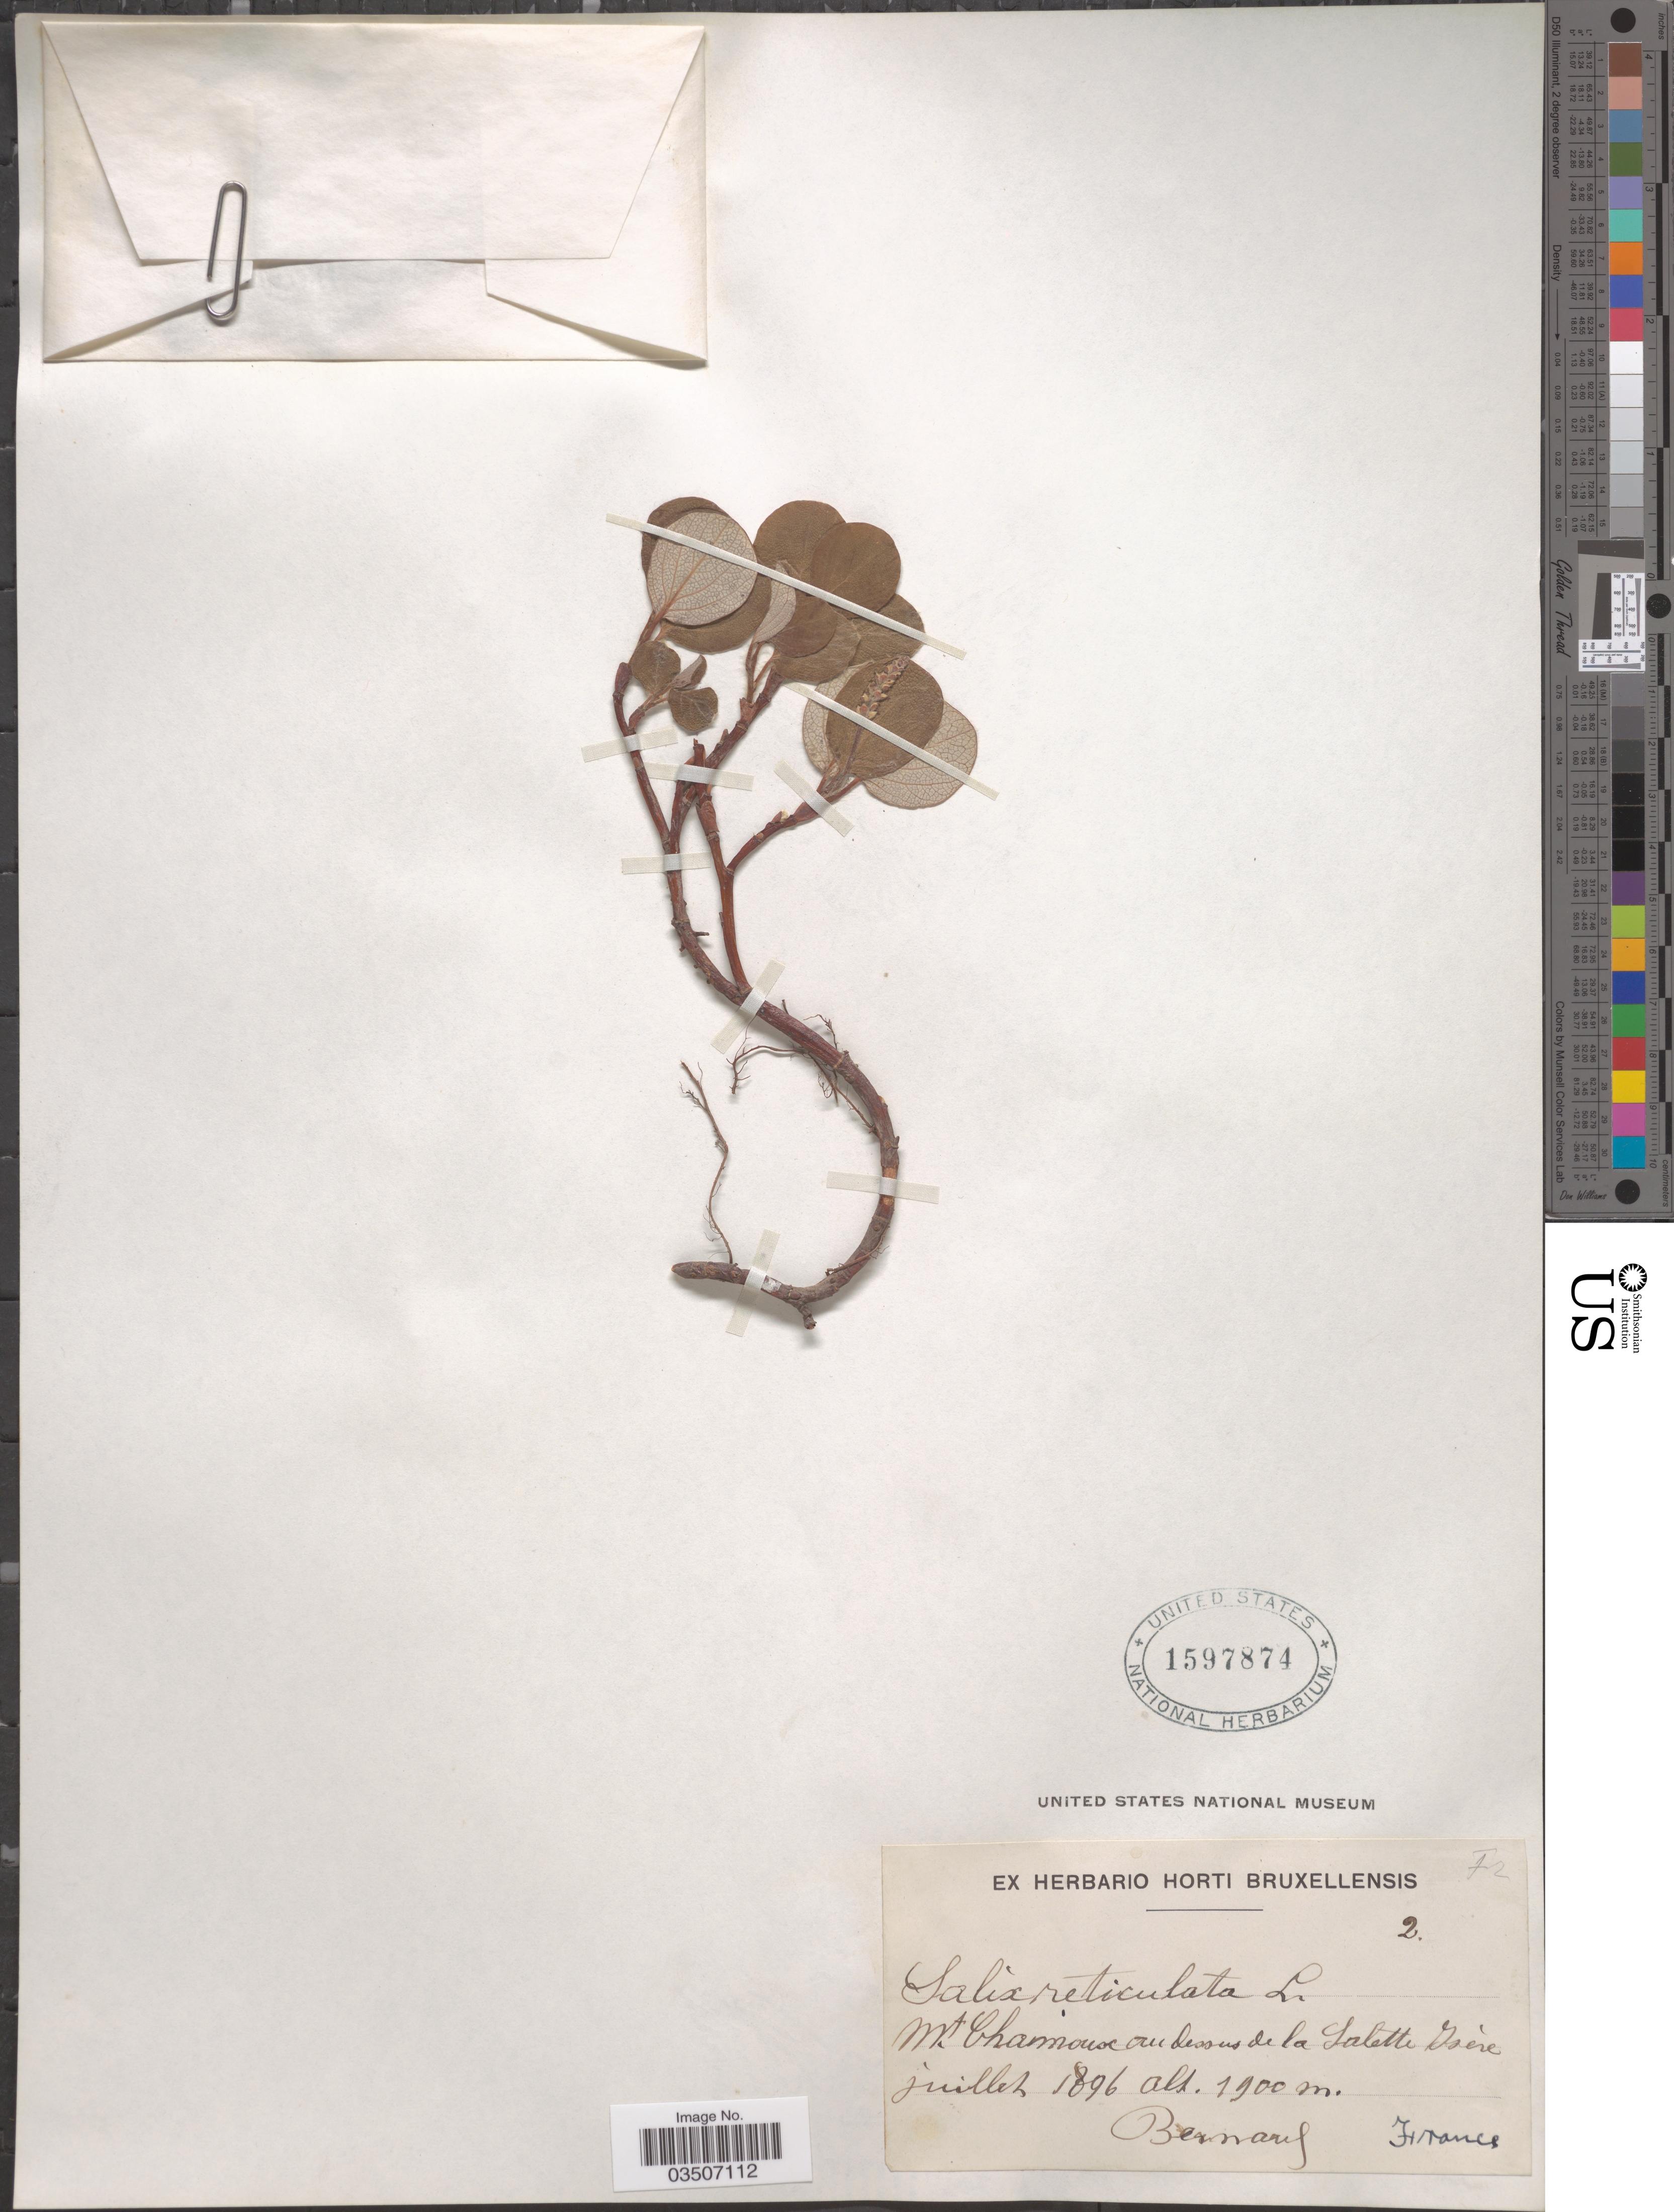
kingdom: Plantae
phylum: Tracheophyta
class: Magnoliopsida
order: Malpighiales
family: Salicaceae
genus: Salix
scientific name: Salix reticulata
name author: L.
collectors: -. Bernard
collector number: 2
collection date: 1896-07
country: France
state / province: Auvergne-Rhône-Alpes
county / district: Isère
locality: Mt. Chamoux dessus de la Salette Isère.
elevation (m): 1900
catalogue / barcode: US 1597874